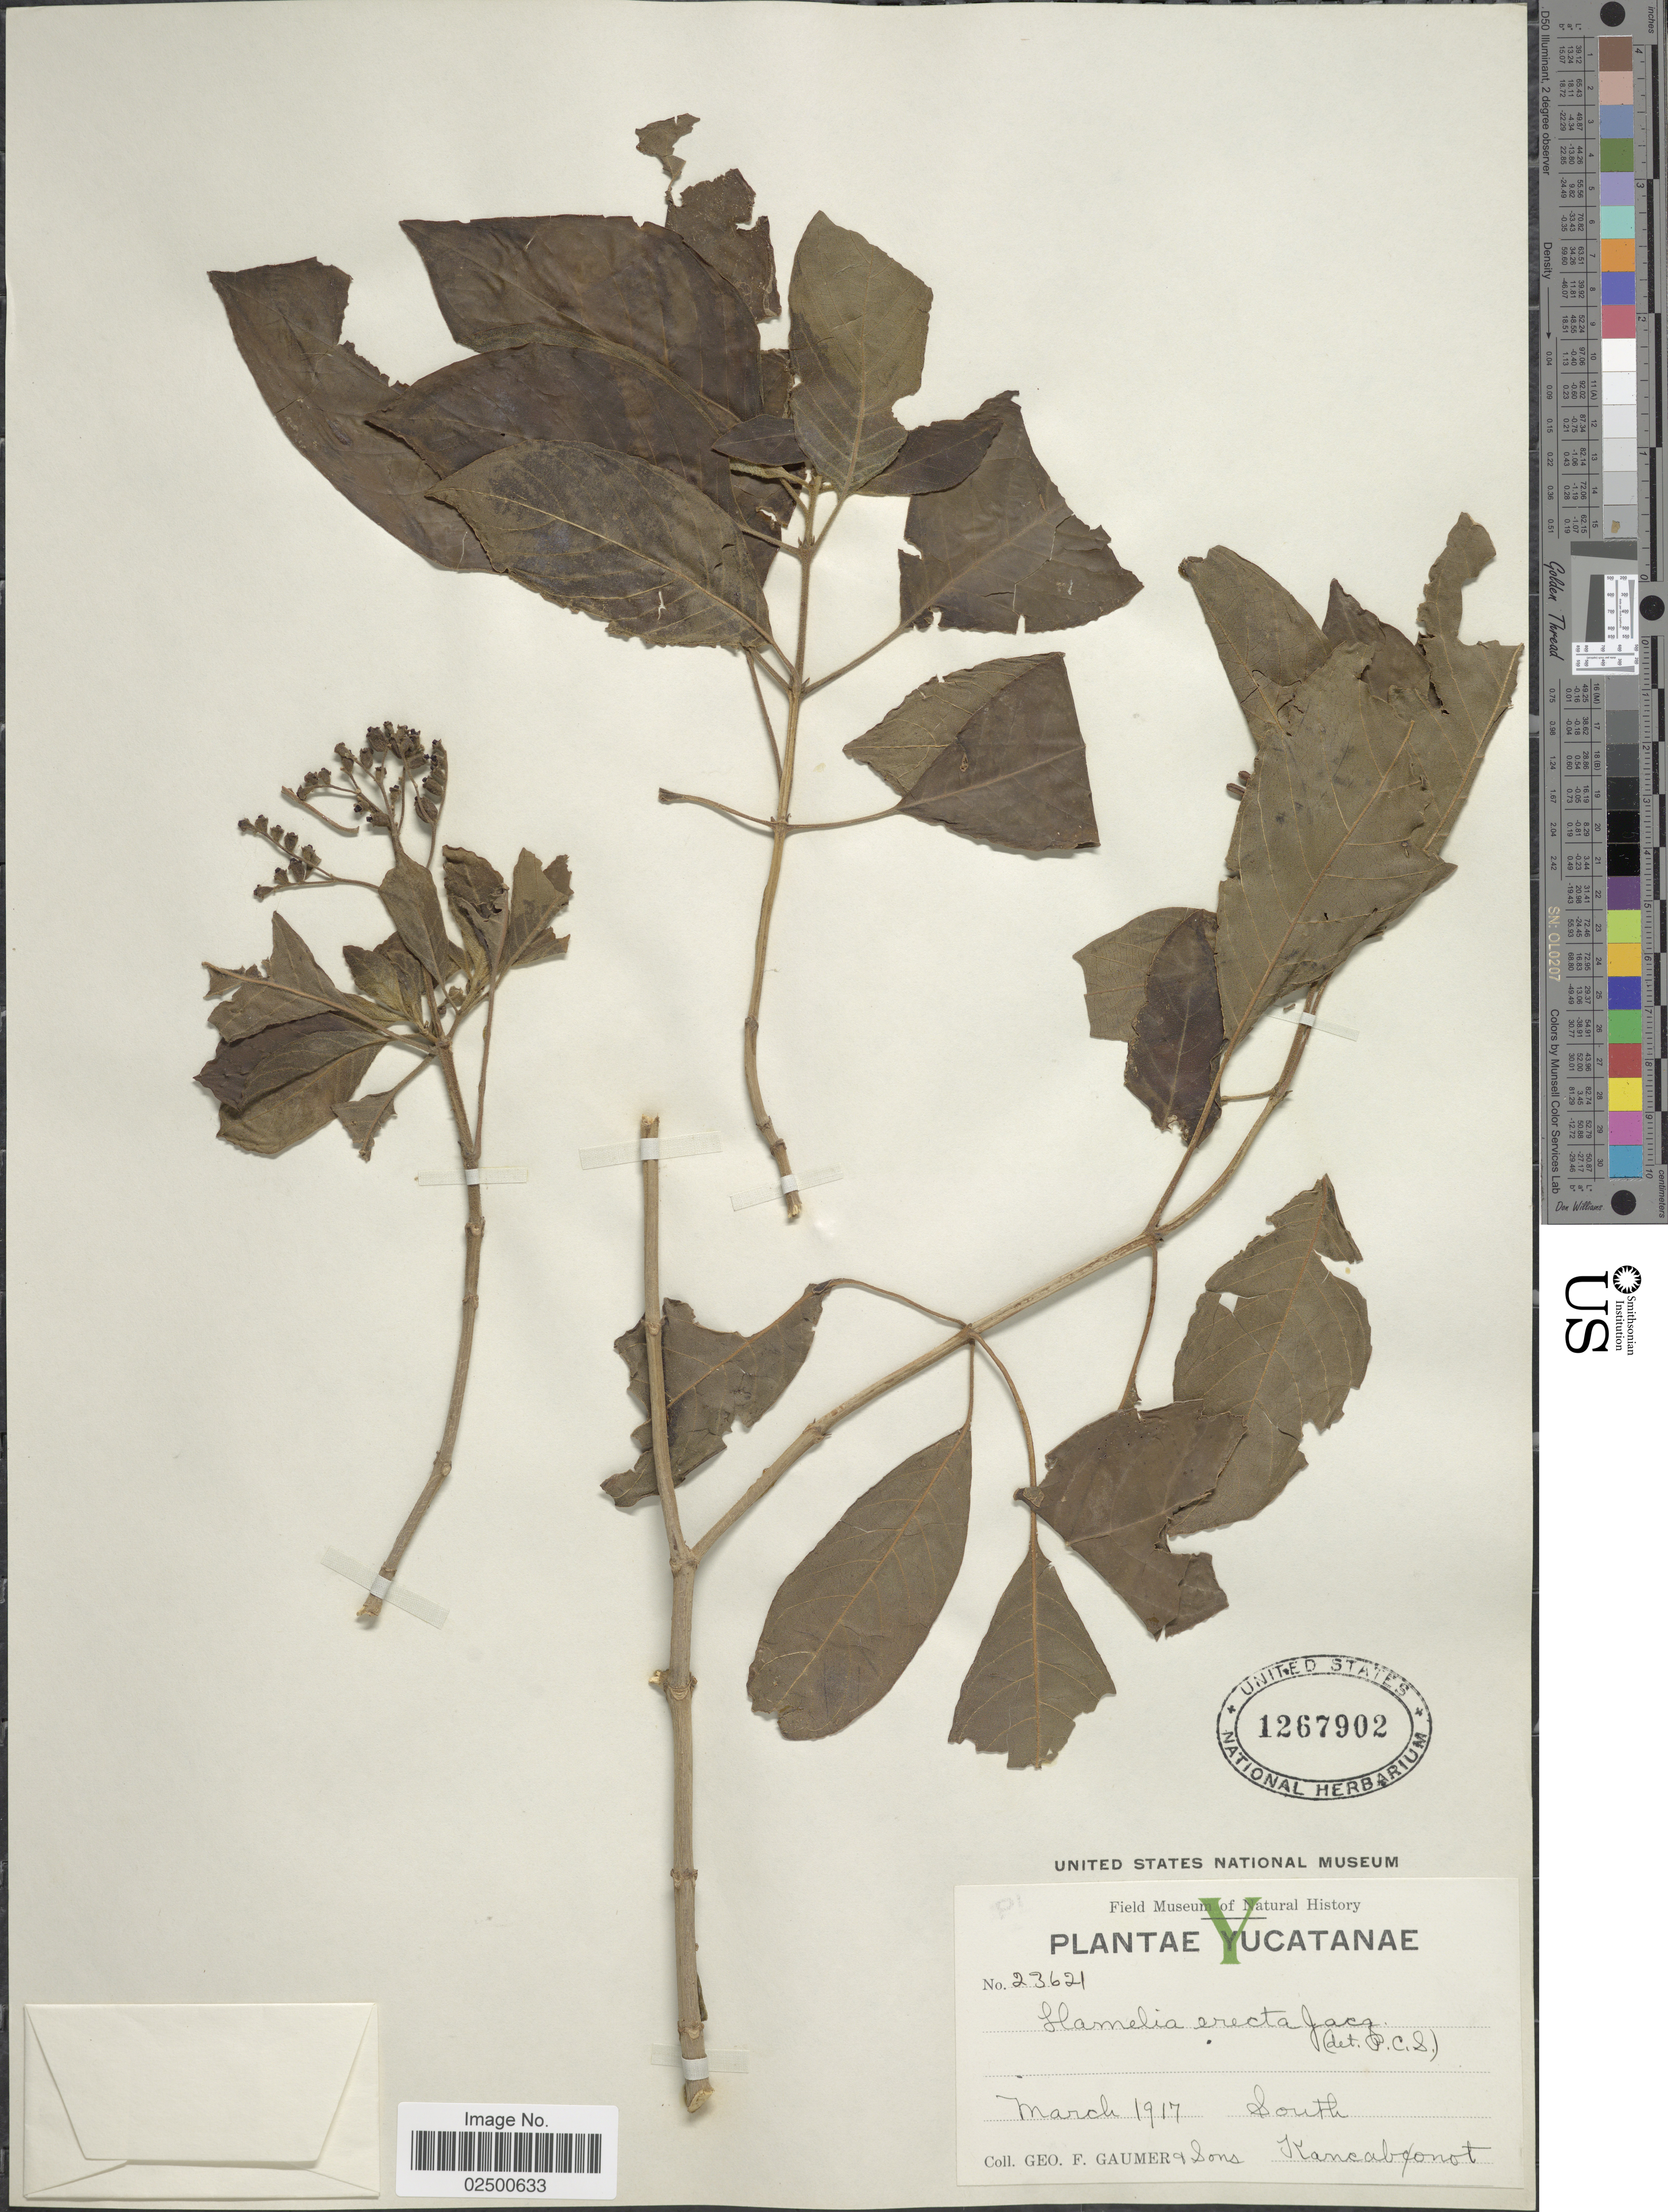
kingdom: Plantae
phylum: Tracheophyta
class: Magnoliopsida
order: Gentianales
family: Rubiaceae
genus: Hamelia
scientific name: Hamelia patens var. patens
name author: Jacq.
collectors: G. F. Gaumer & & Sons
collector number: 23621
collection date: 1917-03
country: Mexico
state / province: Yucatán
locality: Yucatanae. South Kancabonot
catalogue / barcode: US 1267902